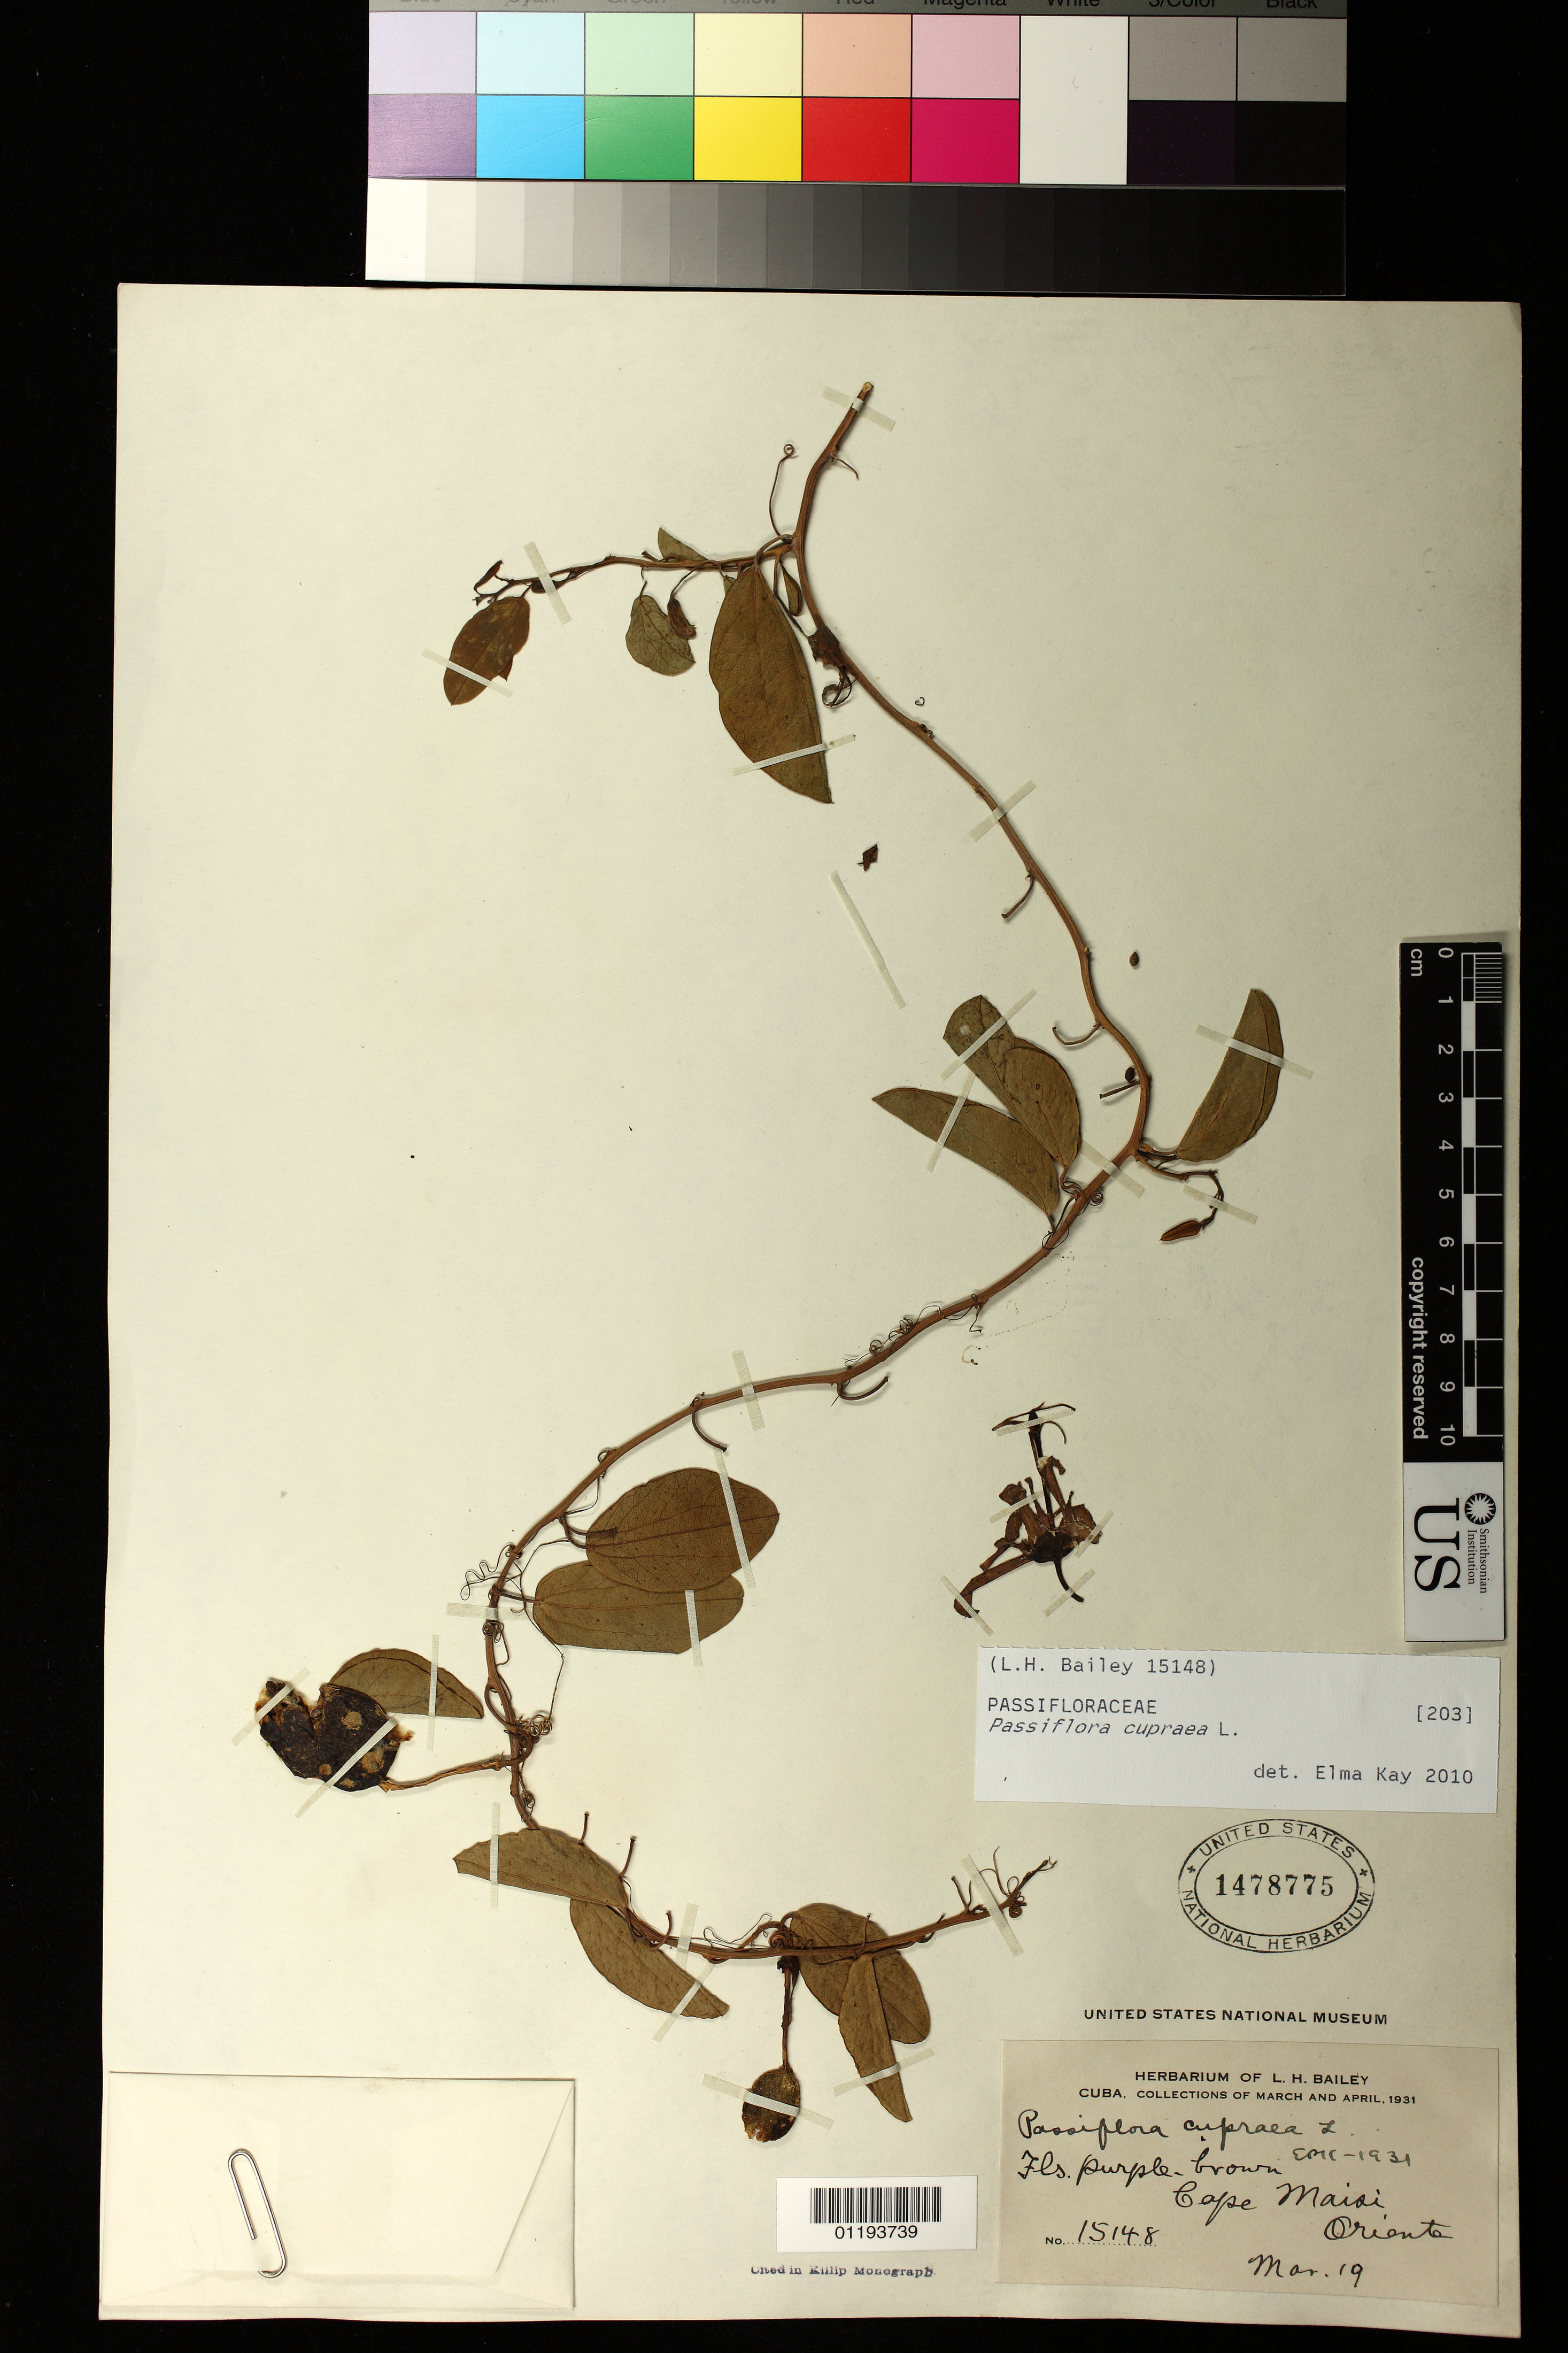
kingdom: Plantae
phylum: Tracheophyta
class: Magnoliopsida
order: Malpighiales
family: Passifloraceae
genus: Passiflora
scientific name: Passiflora cupraea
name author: L.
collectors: L. H. Bailey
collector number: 15148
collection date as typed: Mar 19 1931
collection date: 1931-03-19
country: Cuba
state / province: Guantánamo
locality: Cape Maisi, Oriente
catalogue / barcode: US 1478775